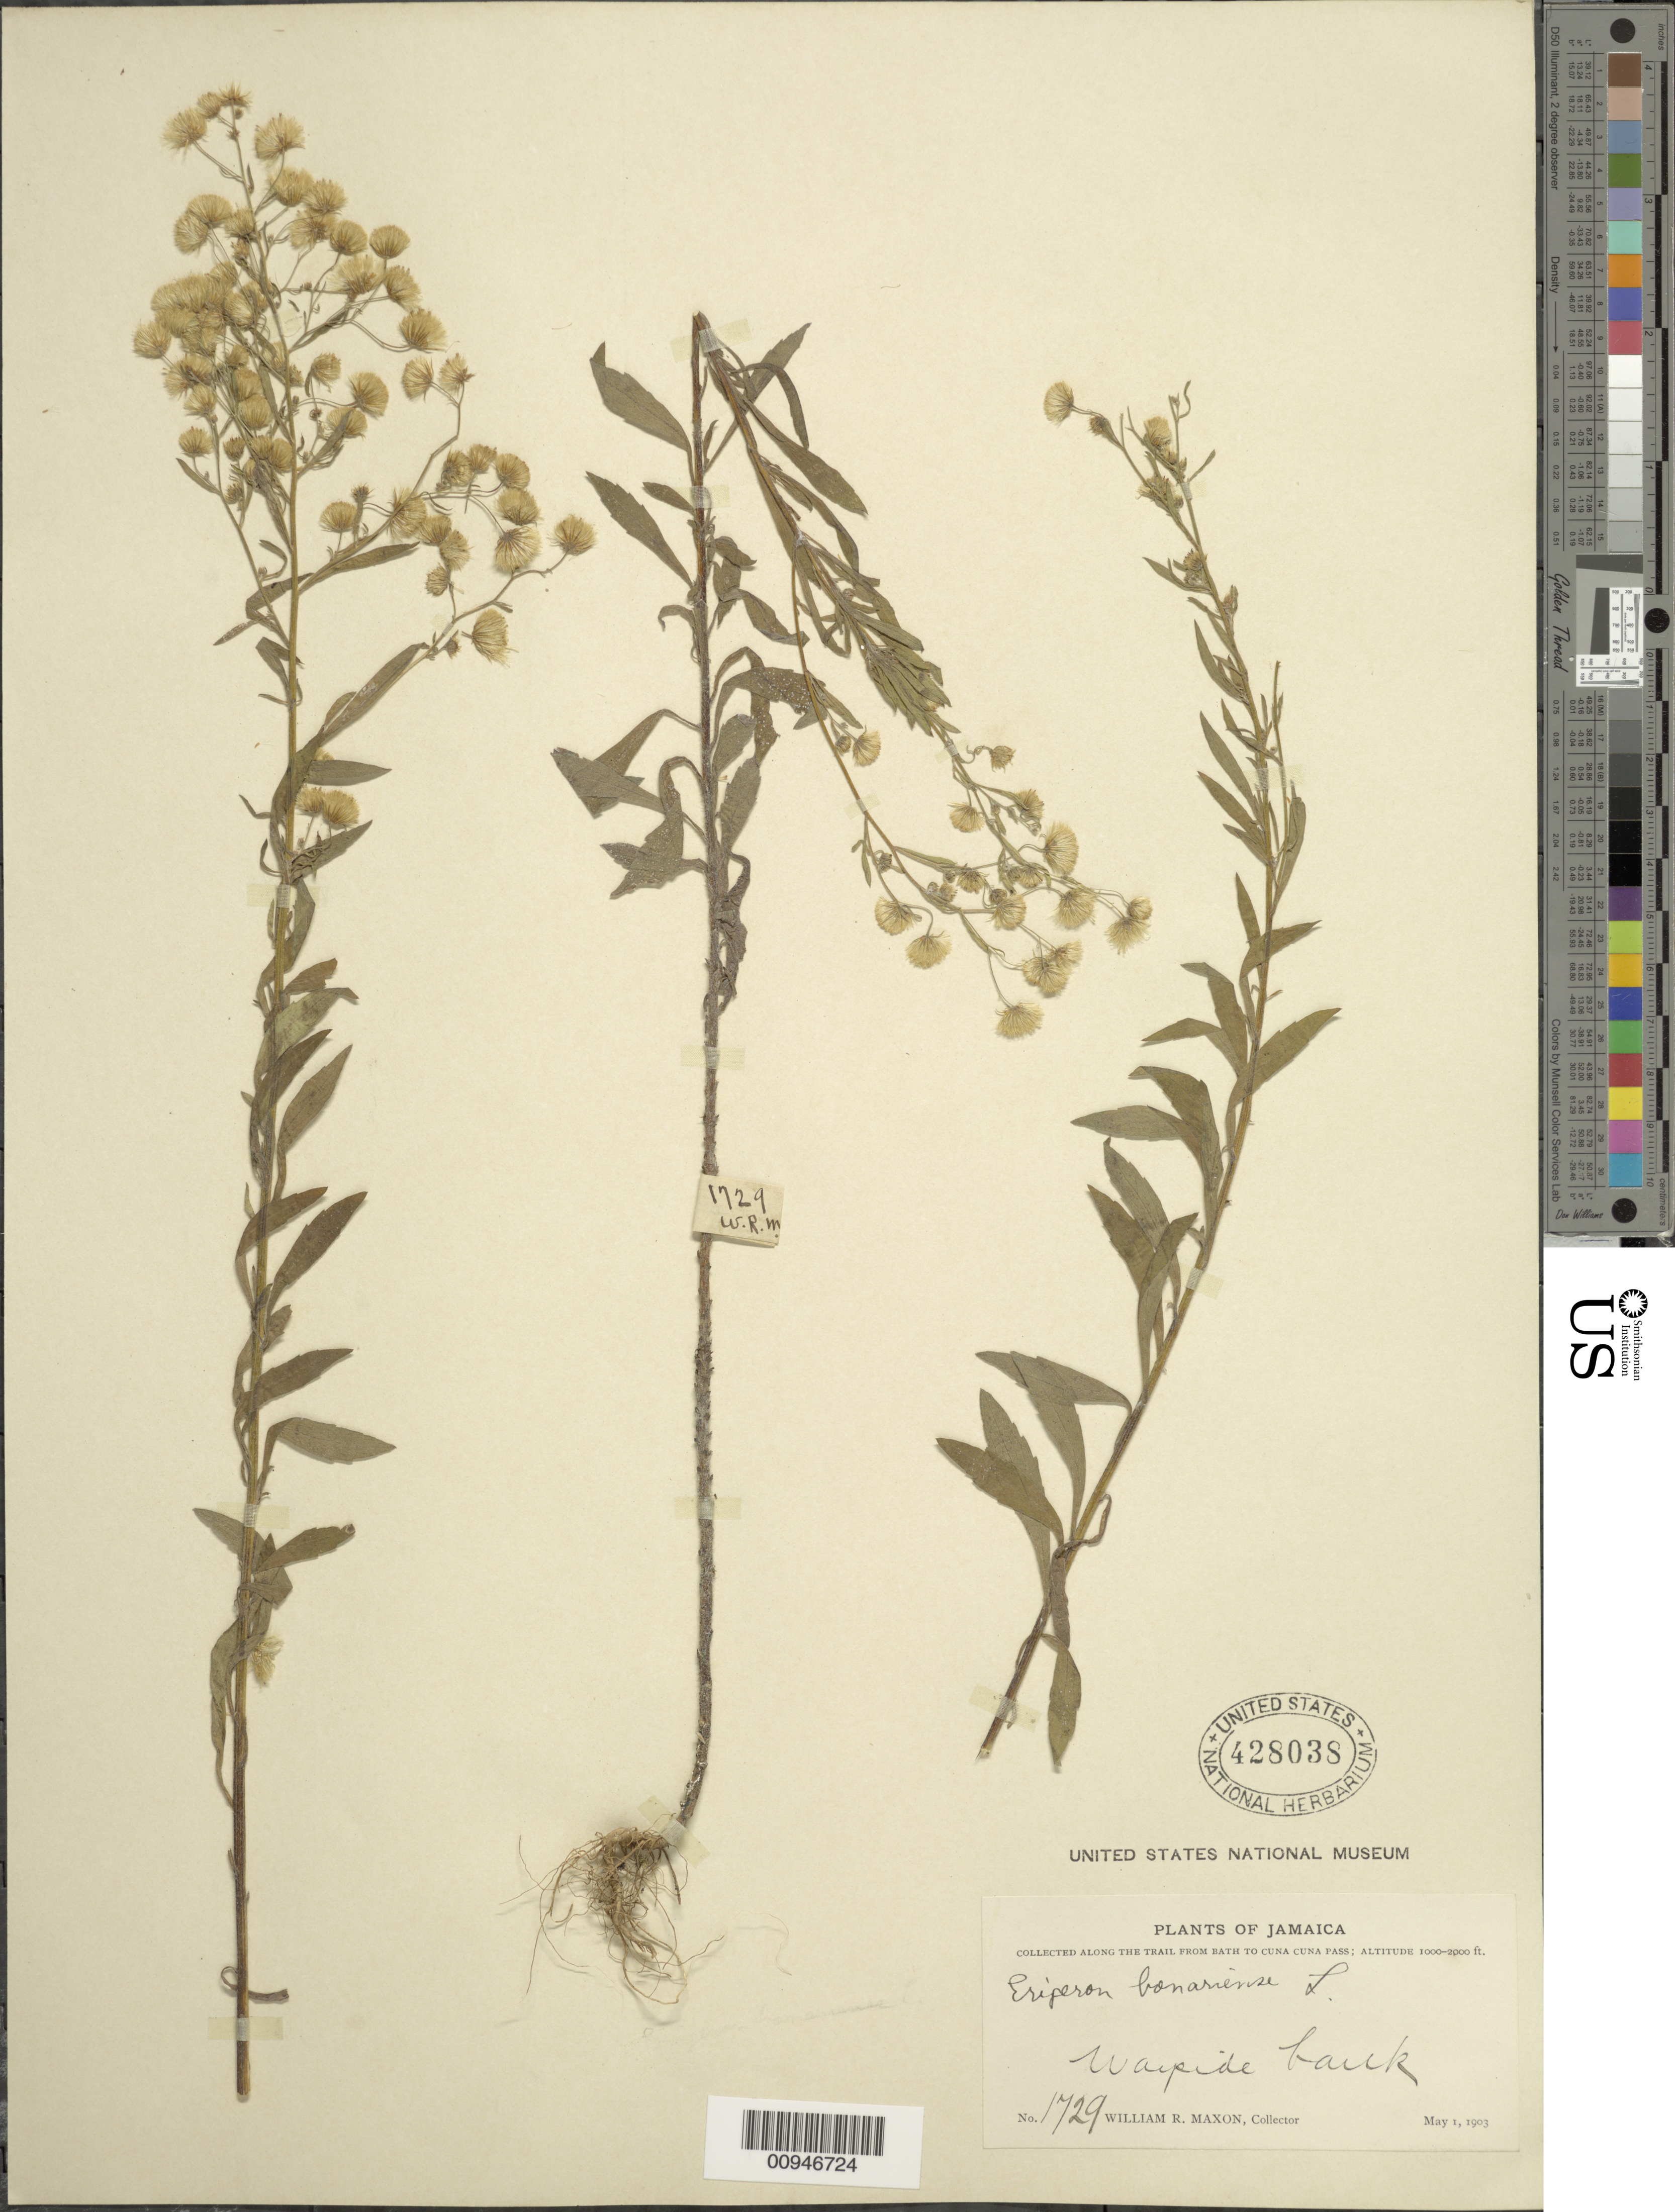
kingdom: Plantae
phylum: Tracheophyta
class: Magnoliopsida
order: Asterales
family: Asteraceae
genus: Conyza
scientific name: Conyza bonariensis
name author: (L.) Cronq.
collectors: W. R. Maxon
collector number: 1729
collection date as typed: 01 May 1903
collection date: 1903-05-01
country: Jamaica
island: Jamaica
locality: Along the trail from Bath to Cuna Cuna Pass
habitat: Wayside bank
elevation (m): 305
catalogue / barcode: US 428038